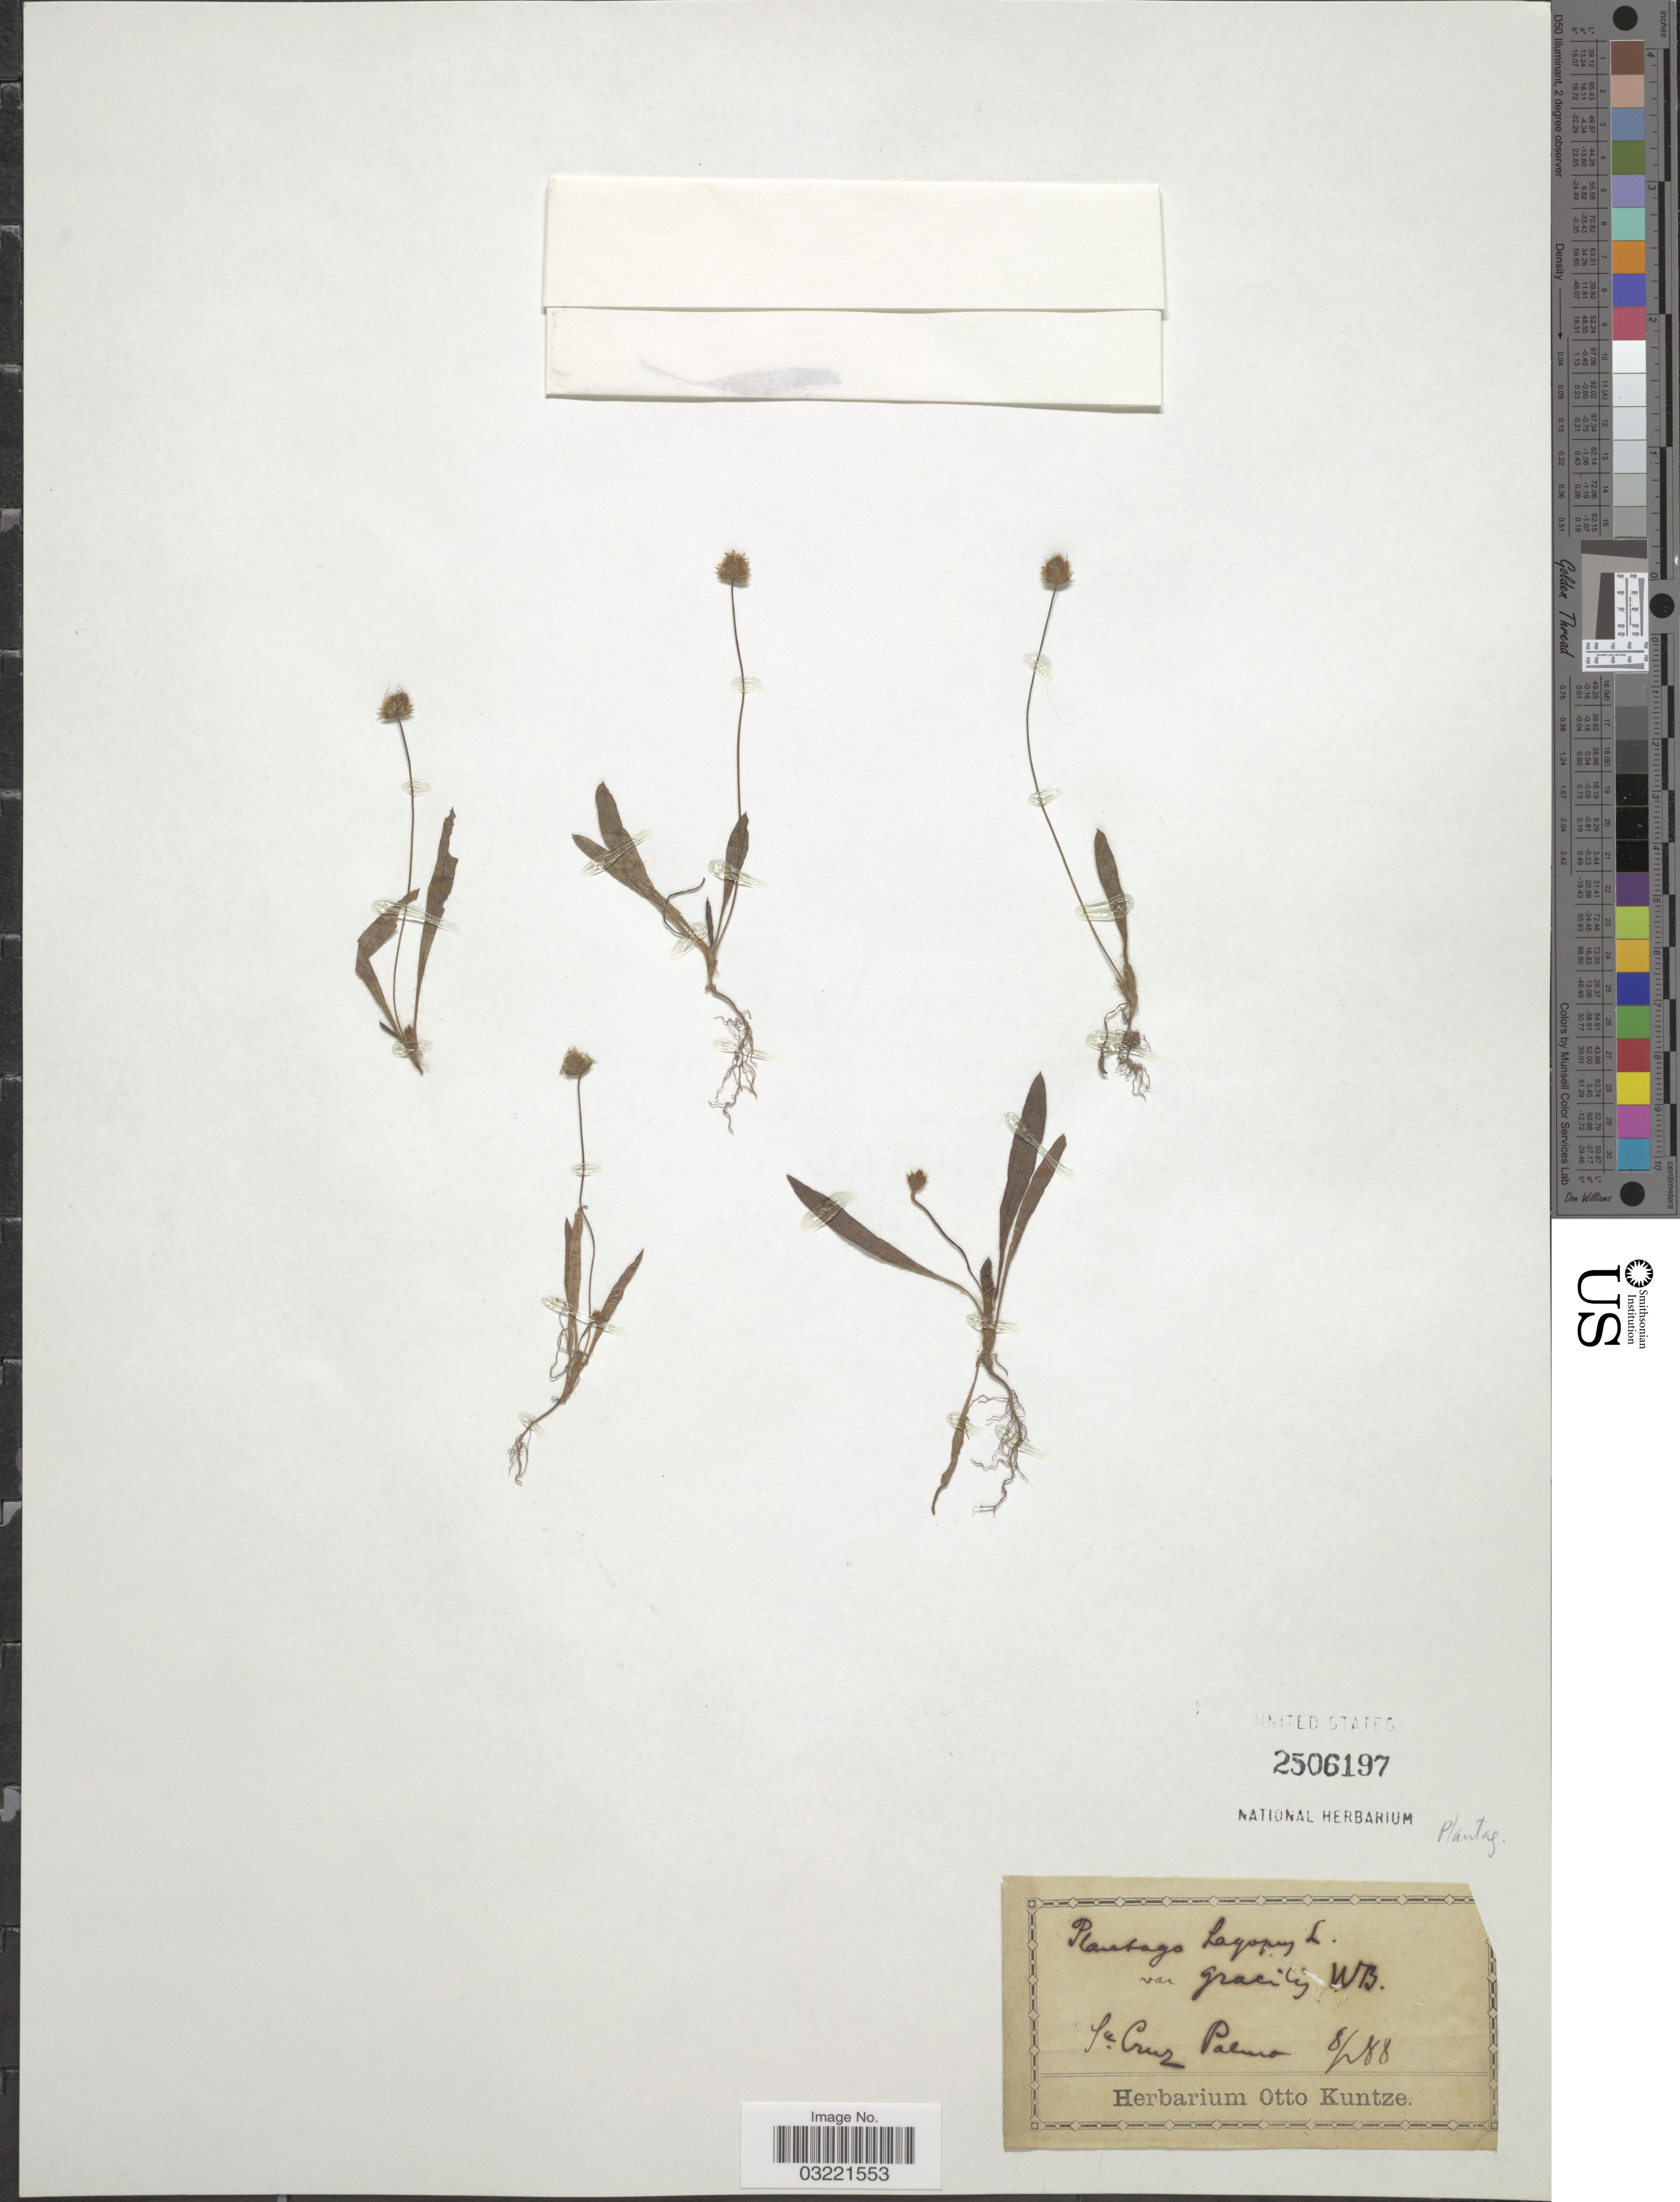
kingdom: Plantae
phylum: Tracheophyta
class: Magnoliopsida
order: Lamiales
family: Plantaginaceae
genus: Plantago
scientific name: Plantago lagopus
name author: L.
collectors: ex herb. Otto Kuntze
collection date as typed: Transcribed d/m/y: 8/2/88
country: Spain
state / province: Canarias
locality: Sa Cruz Palma.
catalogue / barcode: US 2506197